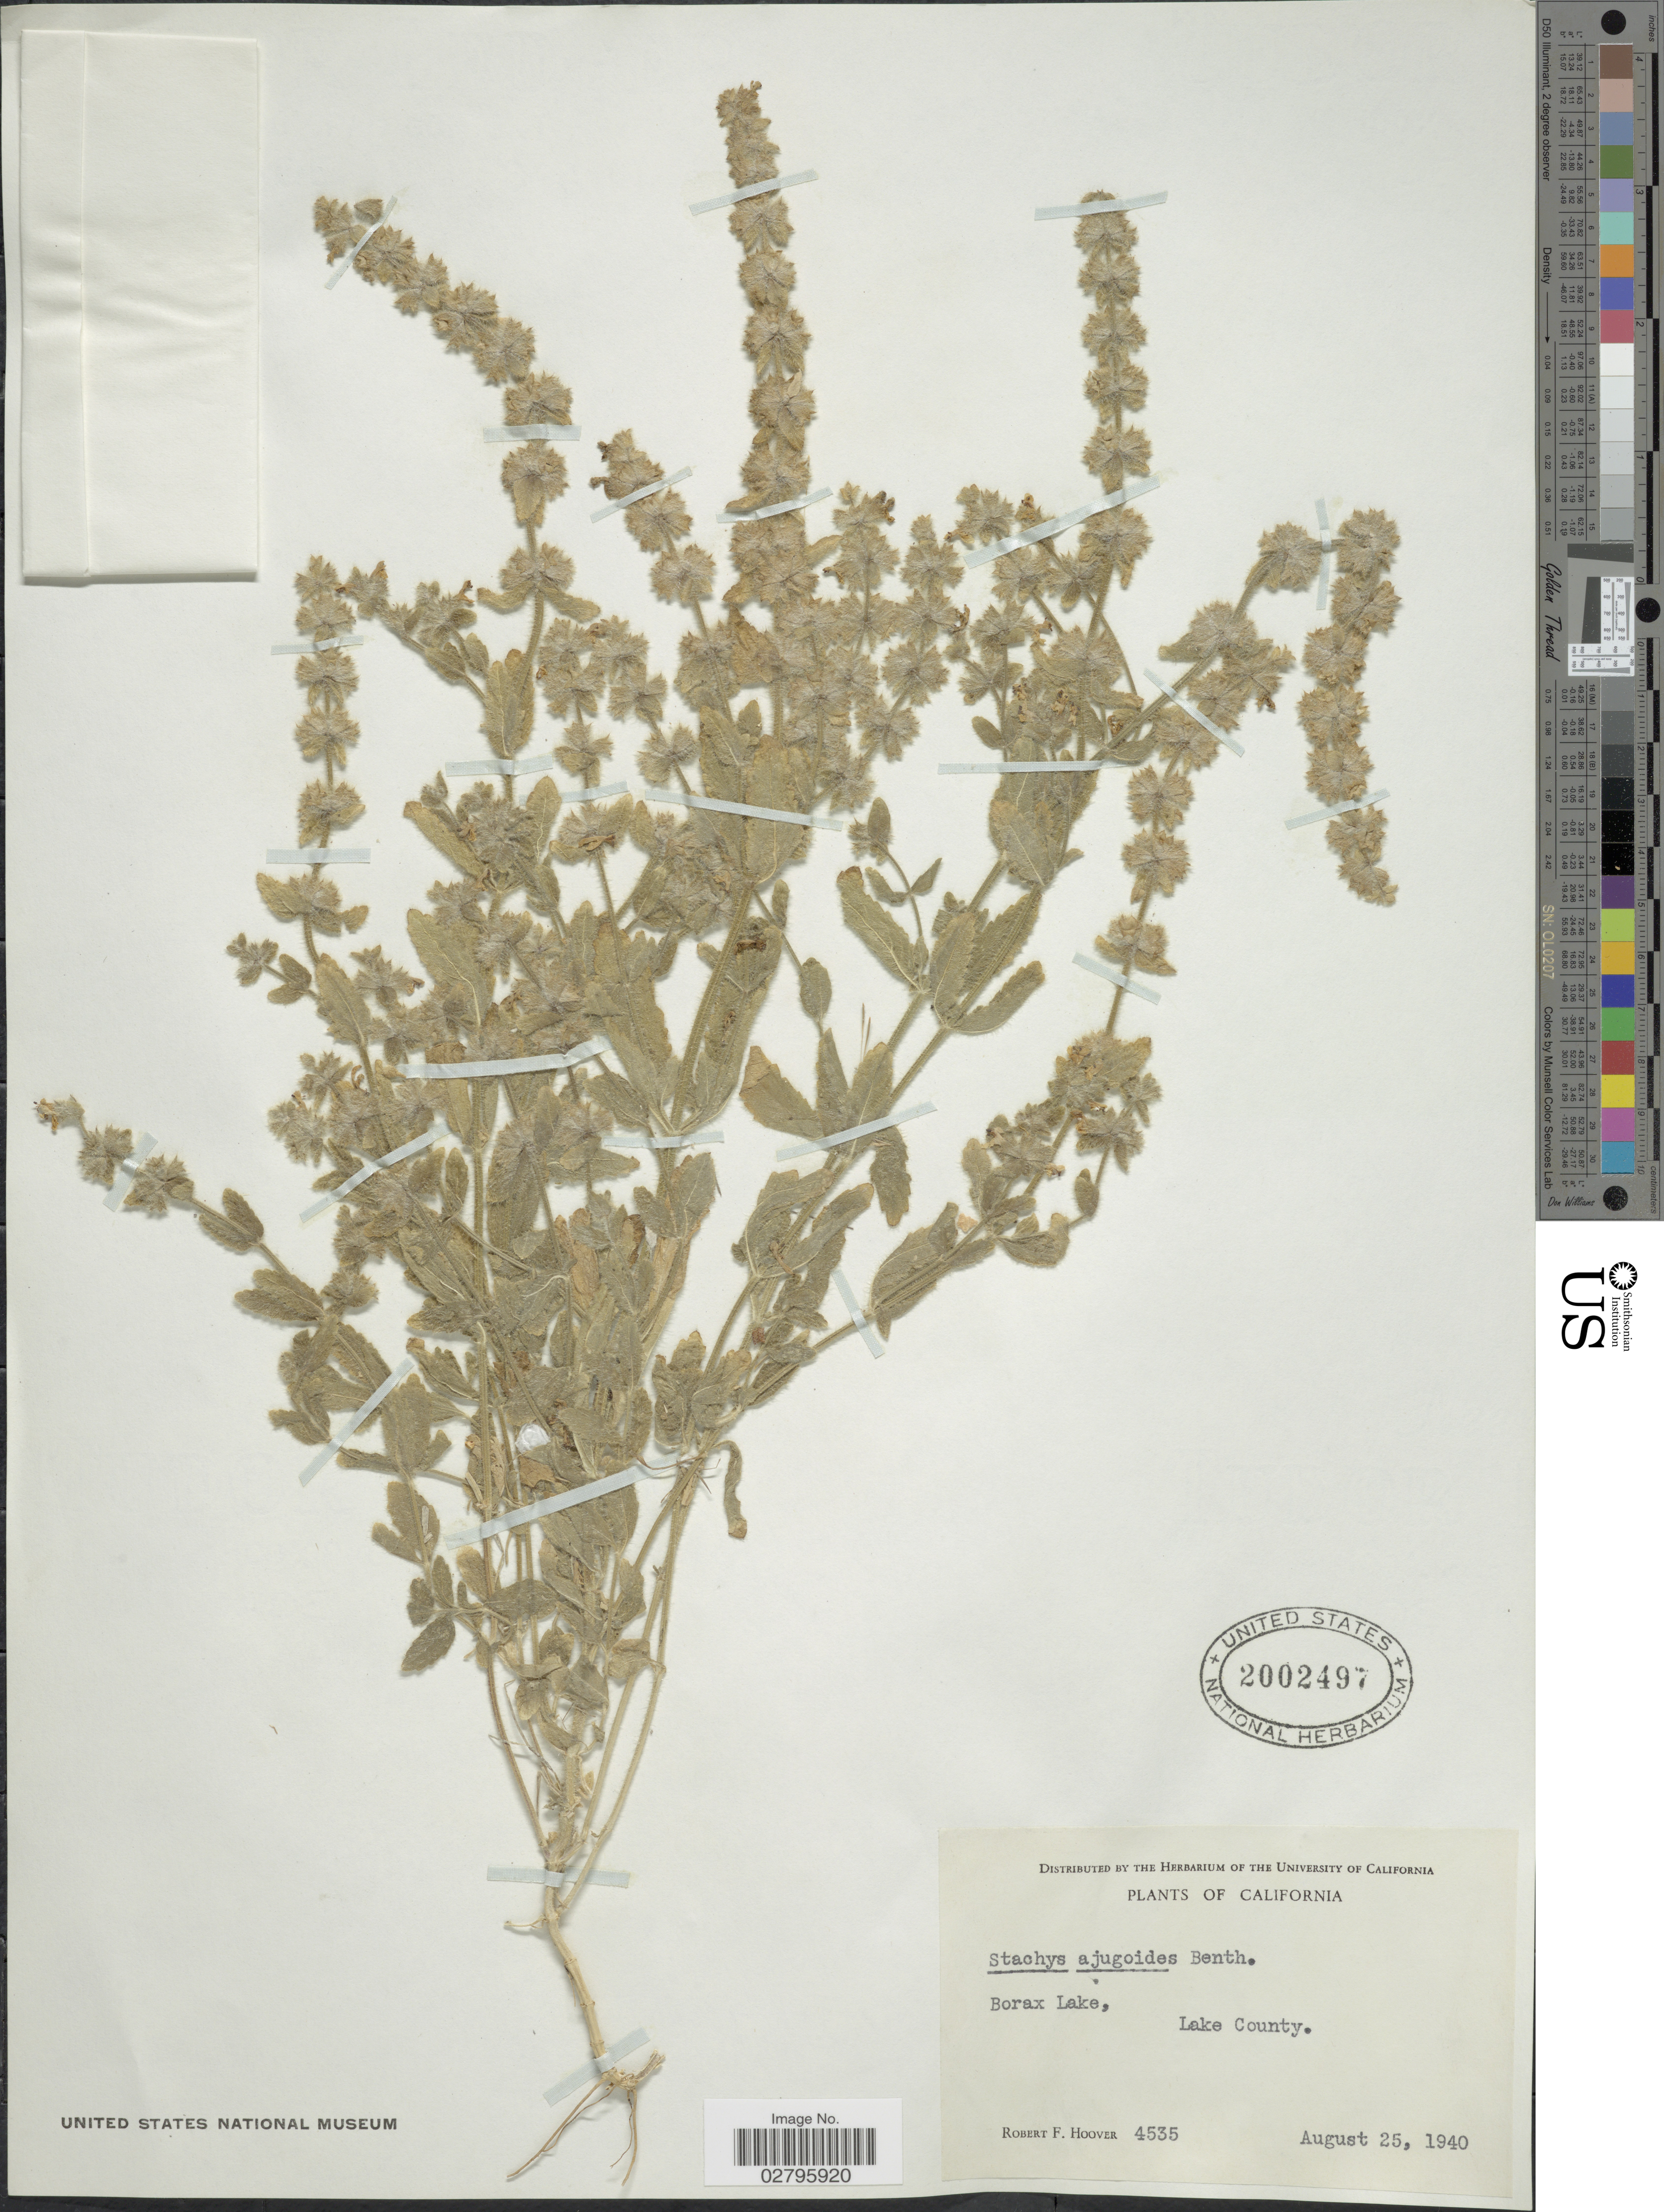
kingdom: Plantae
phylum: Tracheophyta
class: Magnoliopsida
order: Lamiales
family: Lamiaceae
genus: Stachys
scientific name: Stachys ajugoides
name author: Benth.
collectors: R. F. Hoover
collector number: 4535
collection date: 1940-08-25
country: United States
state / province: California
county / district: Lake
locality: Borax Lake, Lake County.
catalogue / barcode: US 2002497